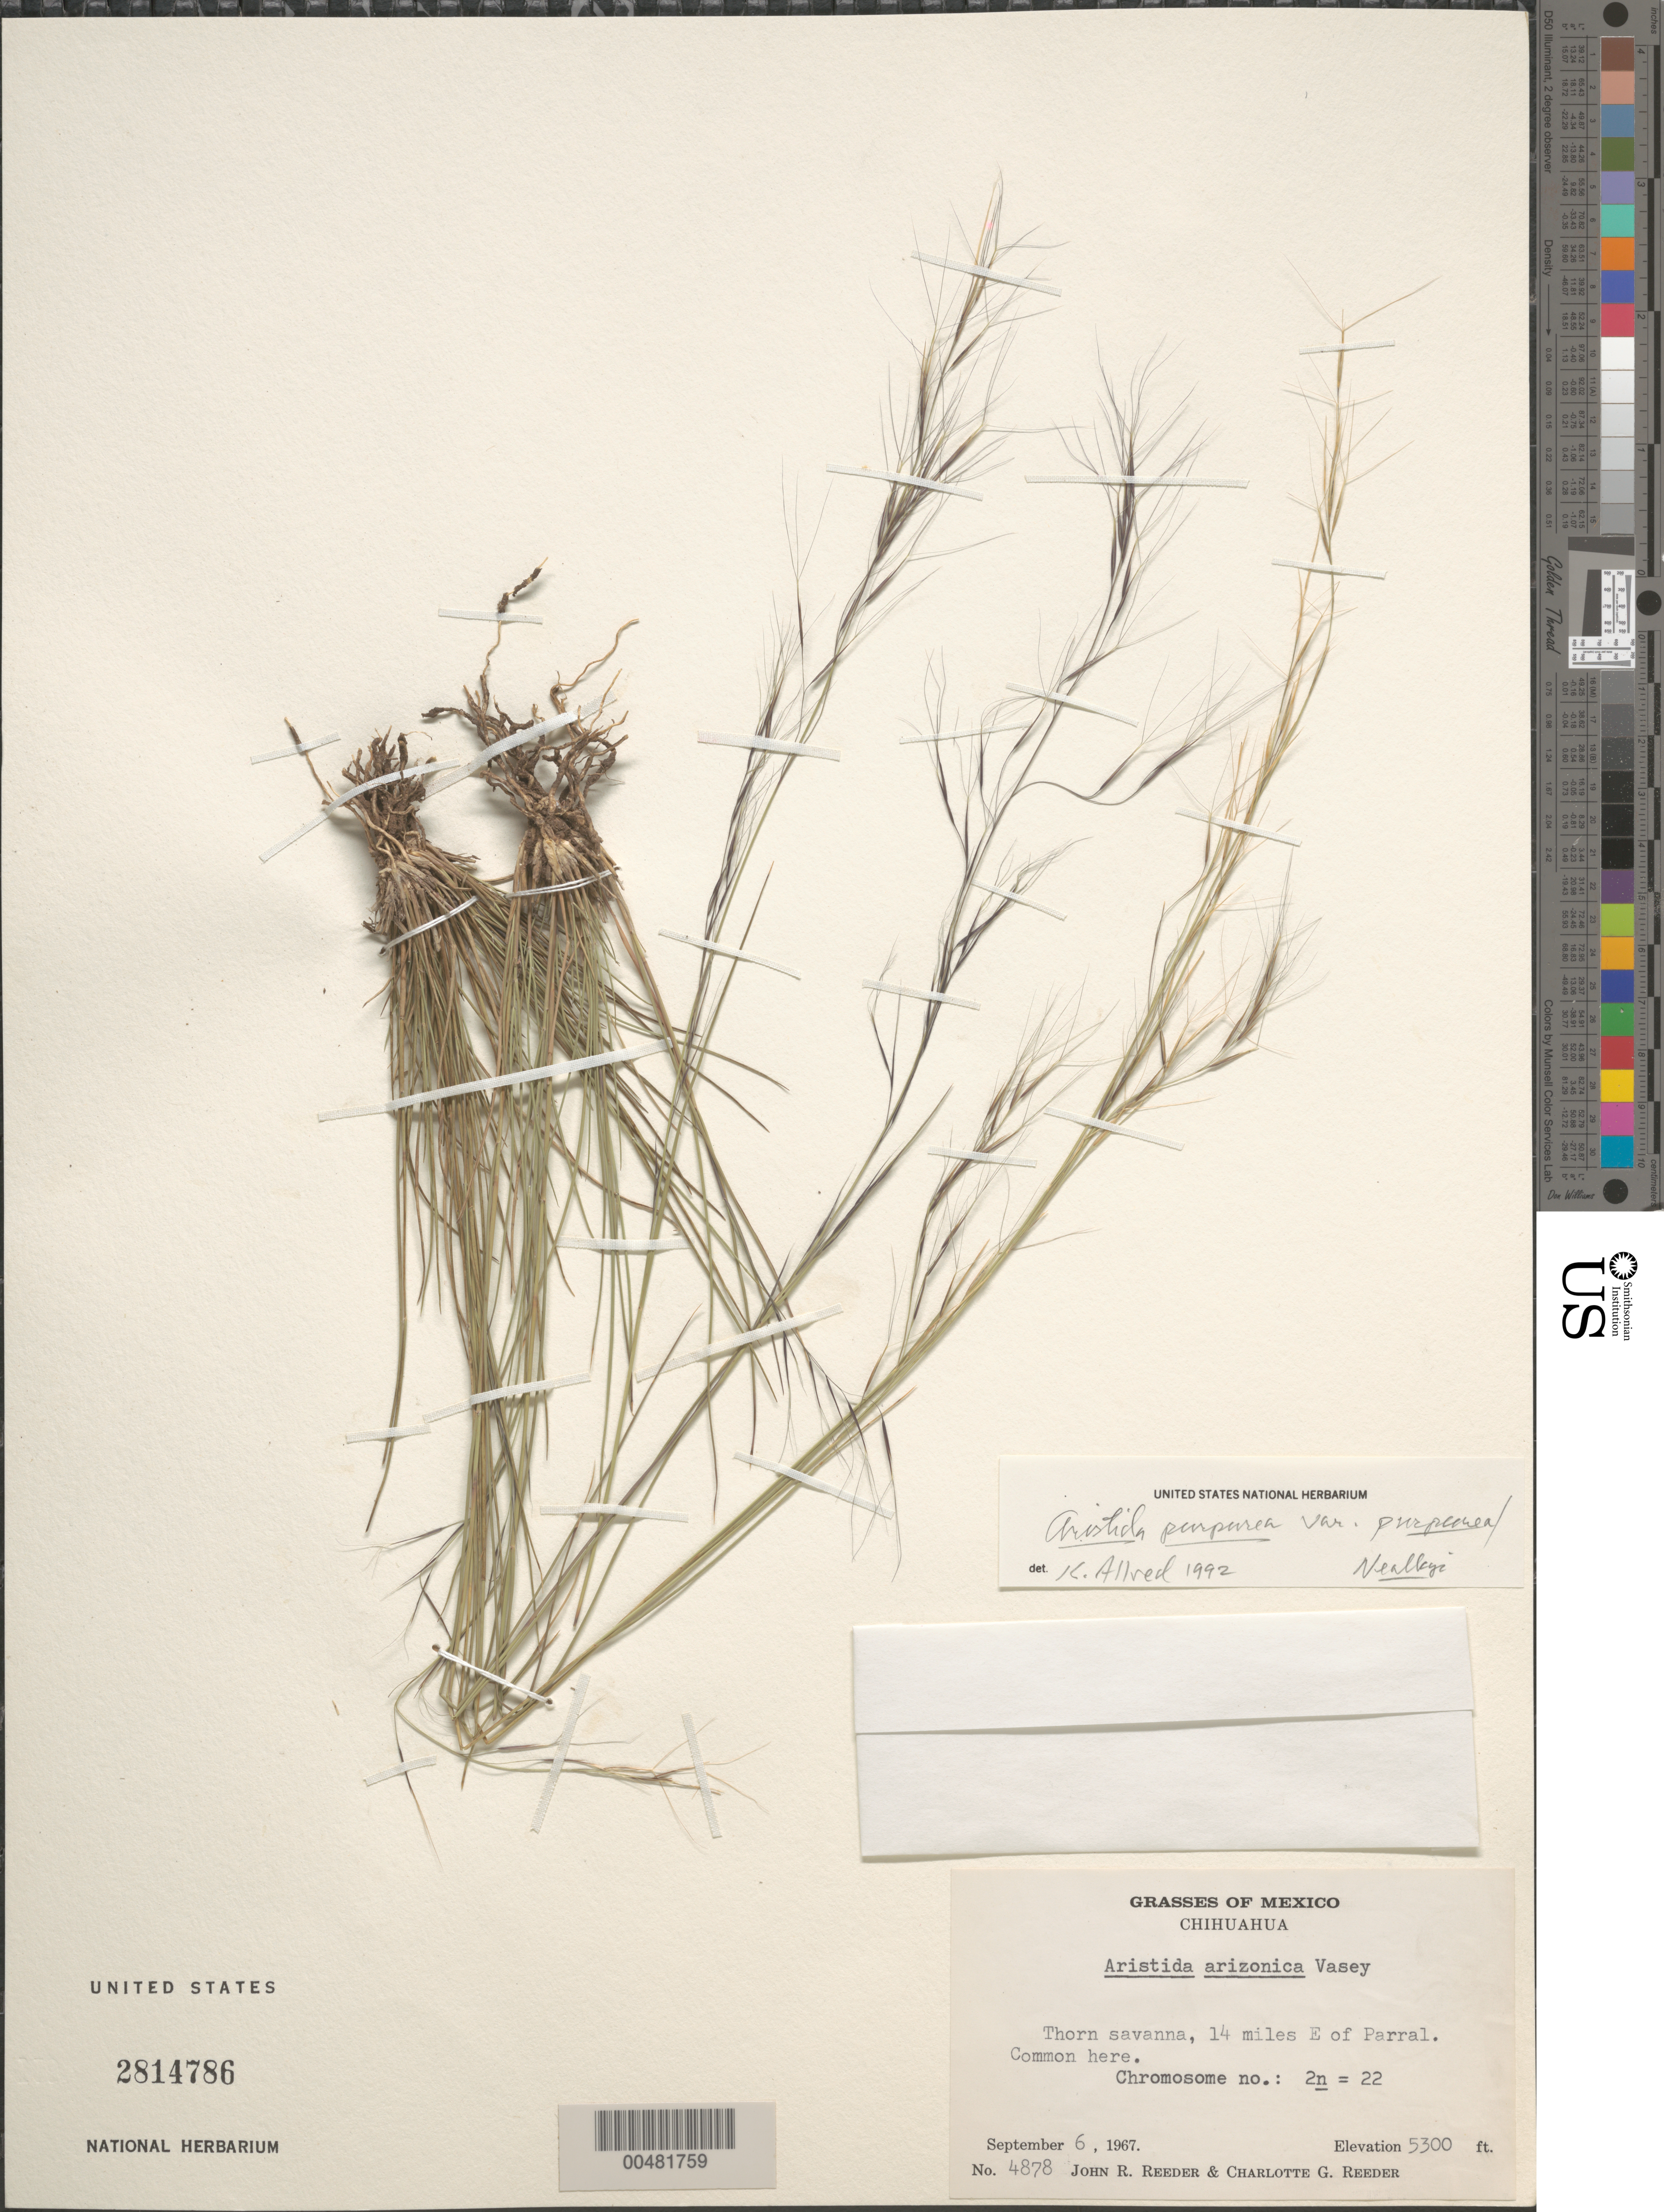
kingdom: Plantae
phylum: Tracheophyta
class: Liliopsida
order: Poales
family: Poaceae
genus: Aristida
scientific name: Aristida purpurea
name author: Nutt.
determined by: Allred, K.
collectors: J. R. Reeder & C. G. Reeder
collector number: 4878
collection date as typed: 6 Sep 1967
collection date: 1967-09-06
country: Mexico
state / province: Chihuahua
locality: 14 mi E of Parral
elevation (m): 1615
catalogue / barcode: US 2814786